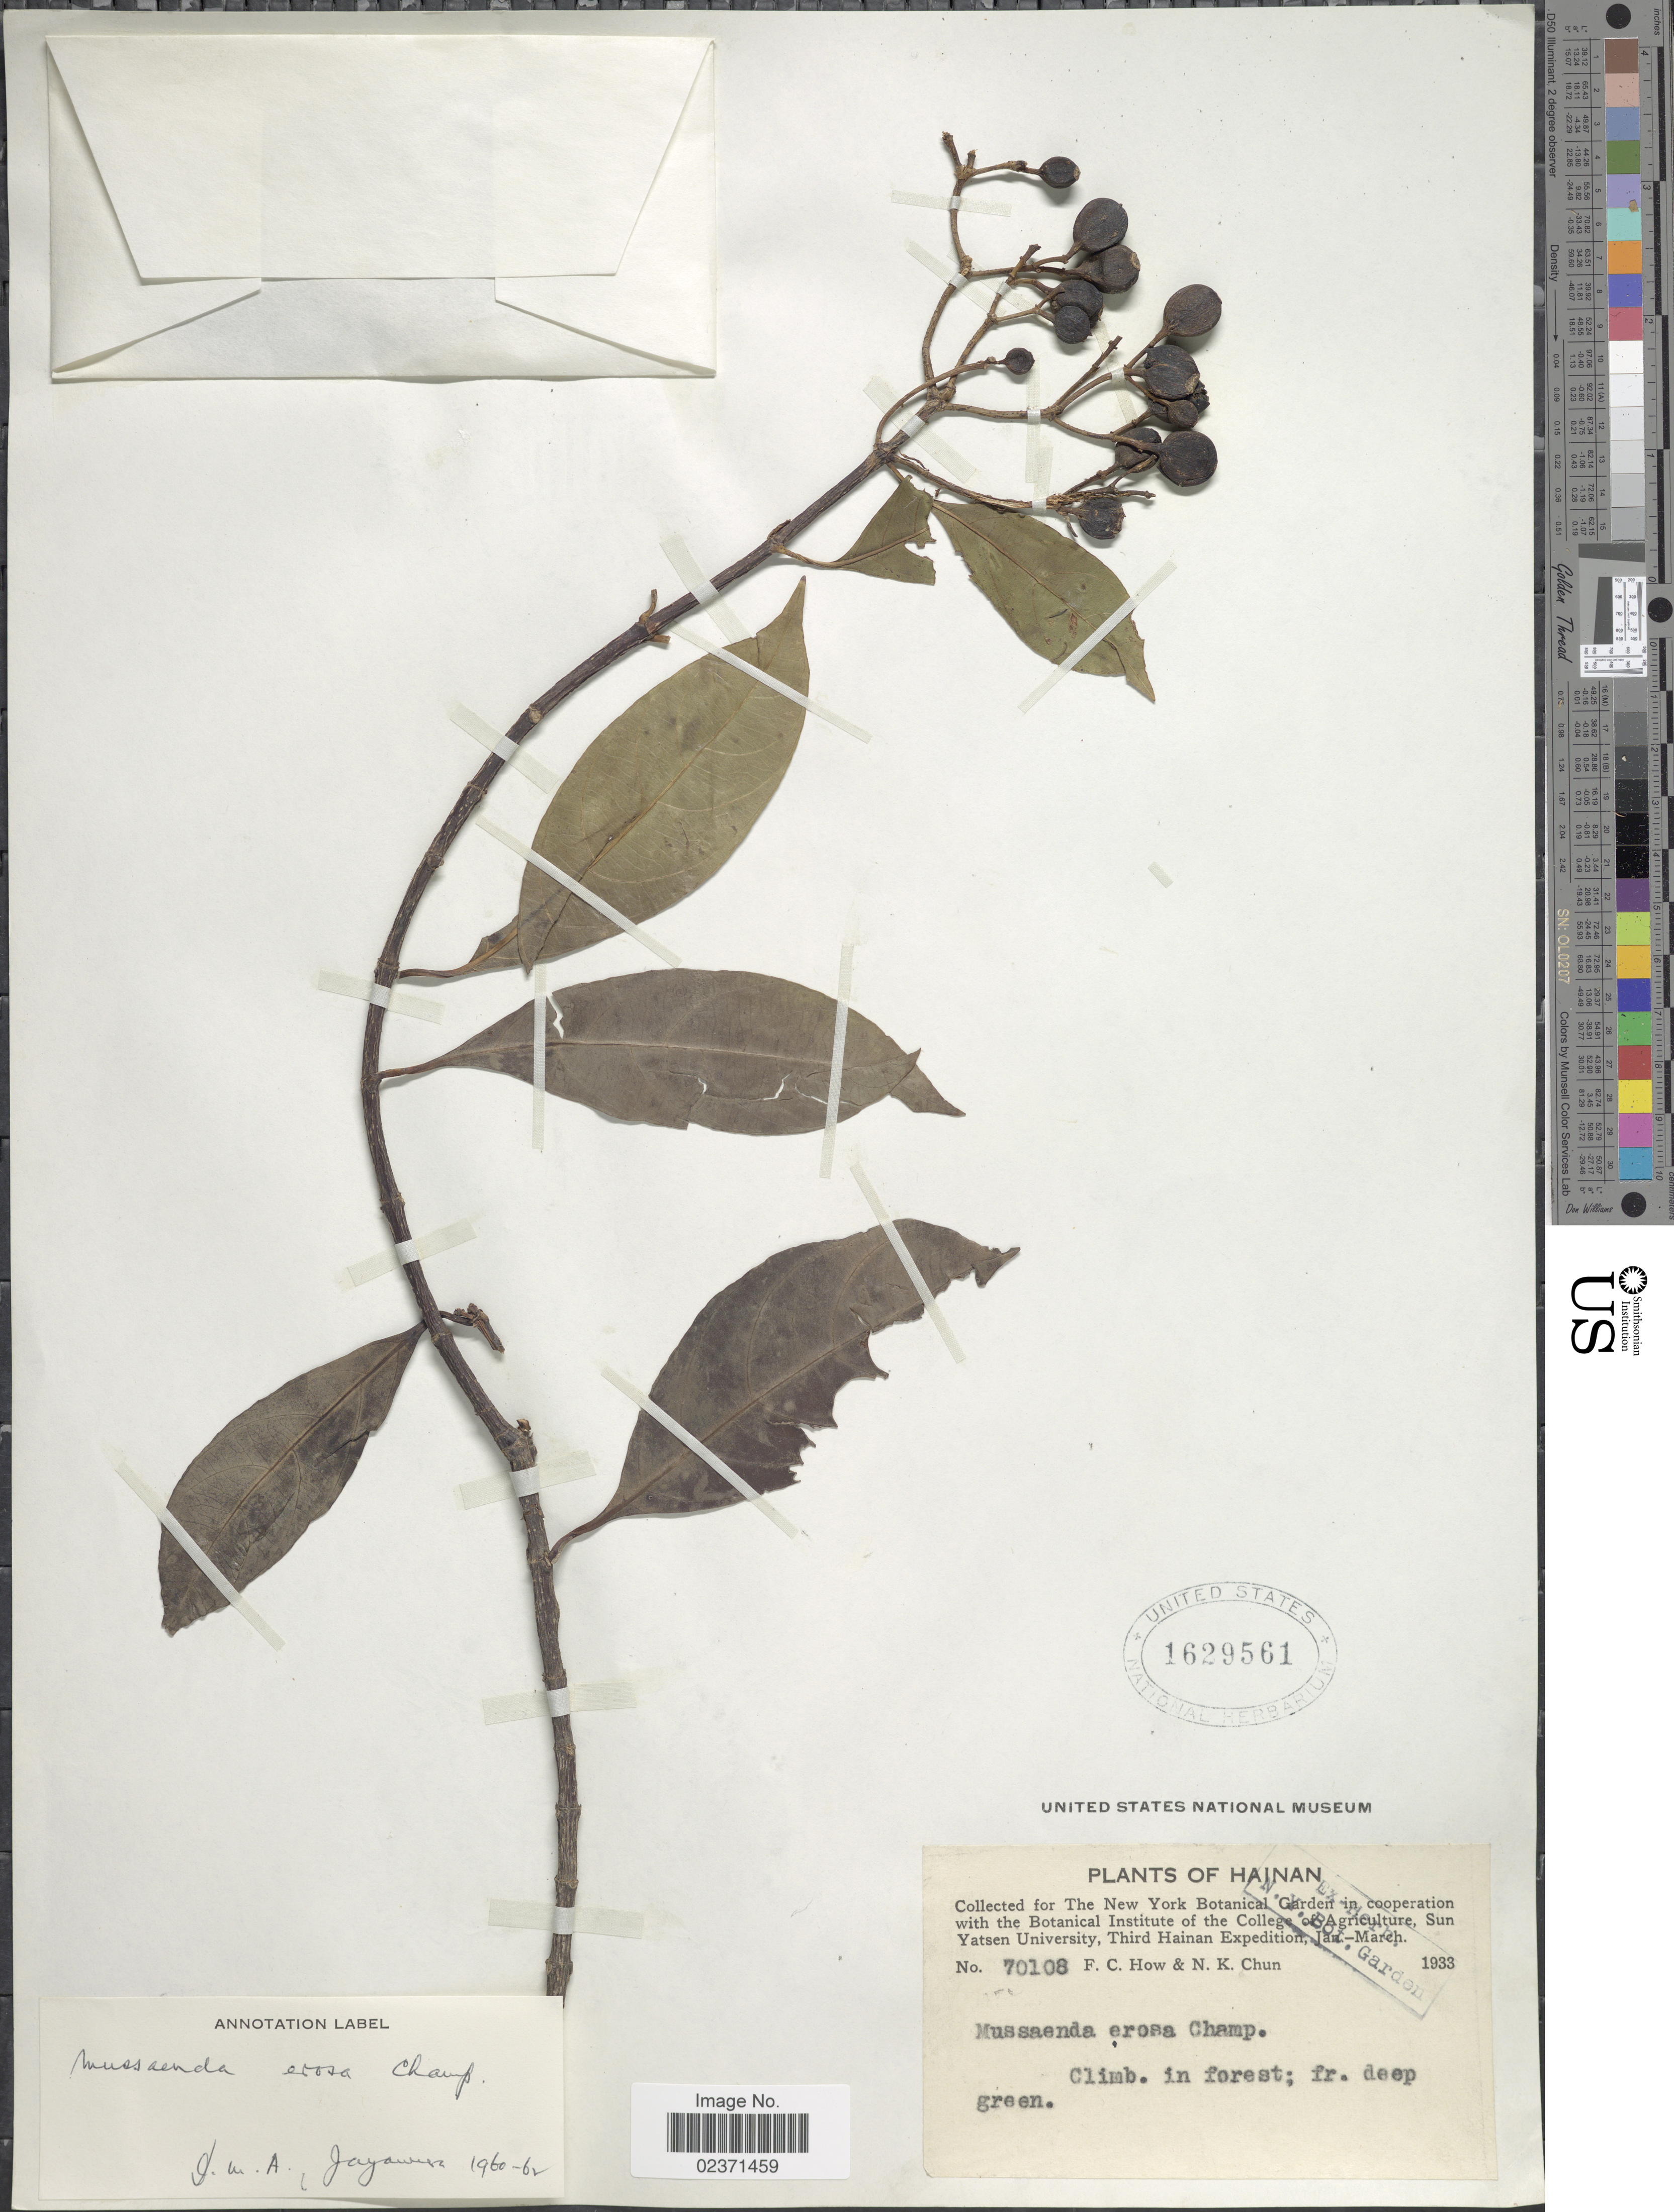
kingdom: Plantae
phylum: Tracheophyta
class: Magnoliopsida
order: Gentianales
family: Rubiaceae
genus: Mussaenda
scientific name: Mussaenda erosa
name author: Champ. ex Benth.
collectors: F. C. How & N. K. Chun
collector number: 70108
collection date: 1933-01/1933-03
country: China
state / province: Hainan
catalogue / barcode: US 1629561